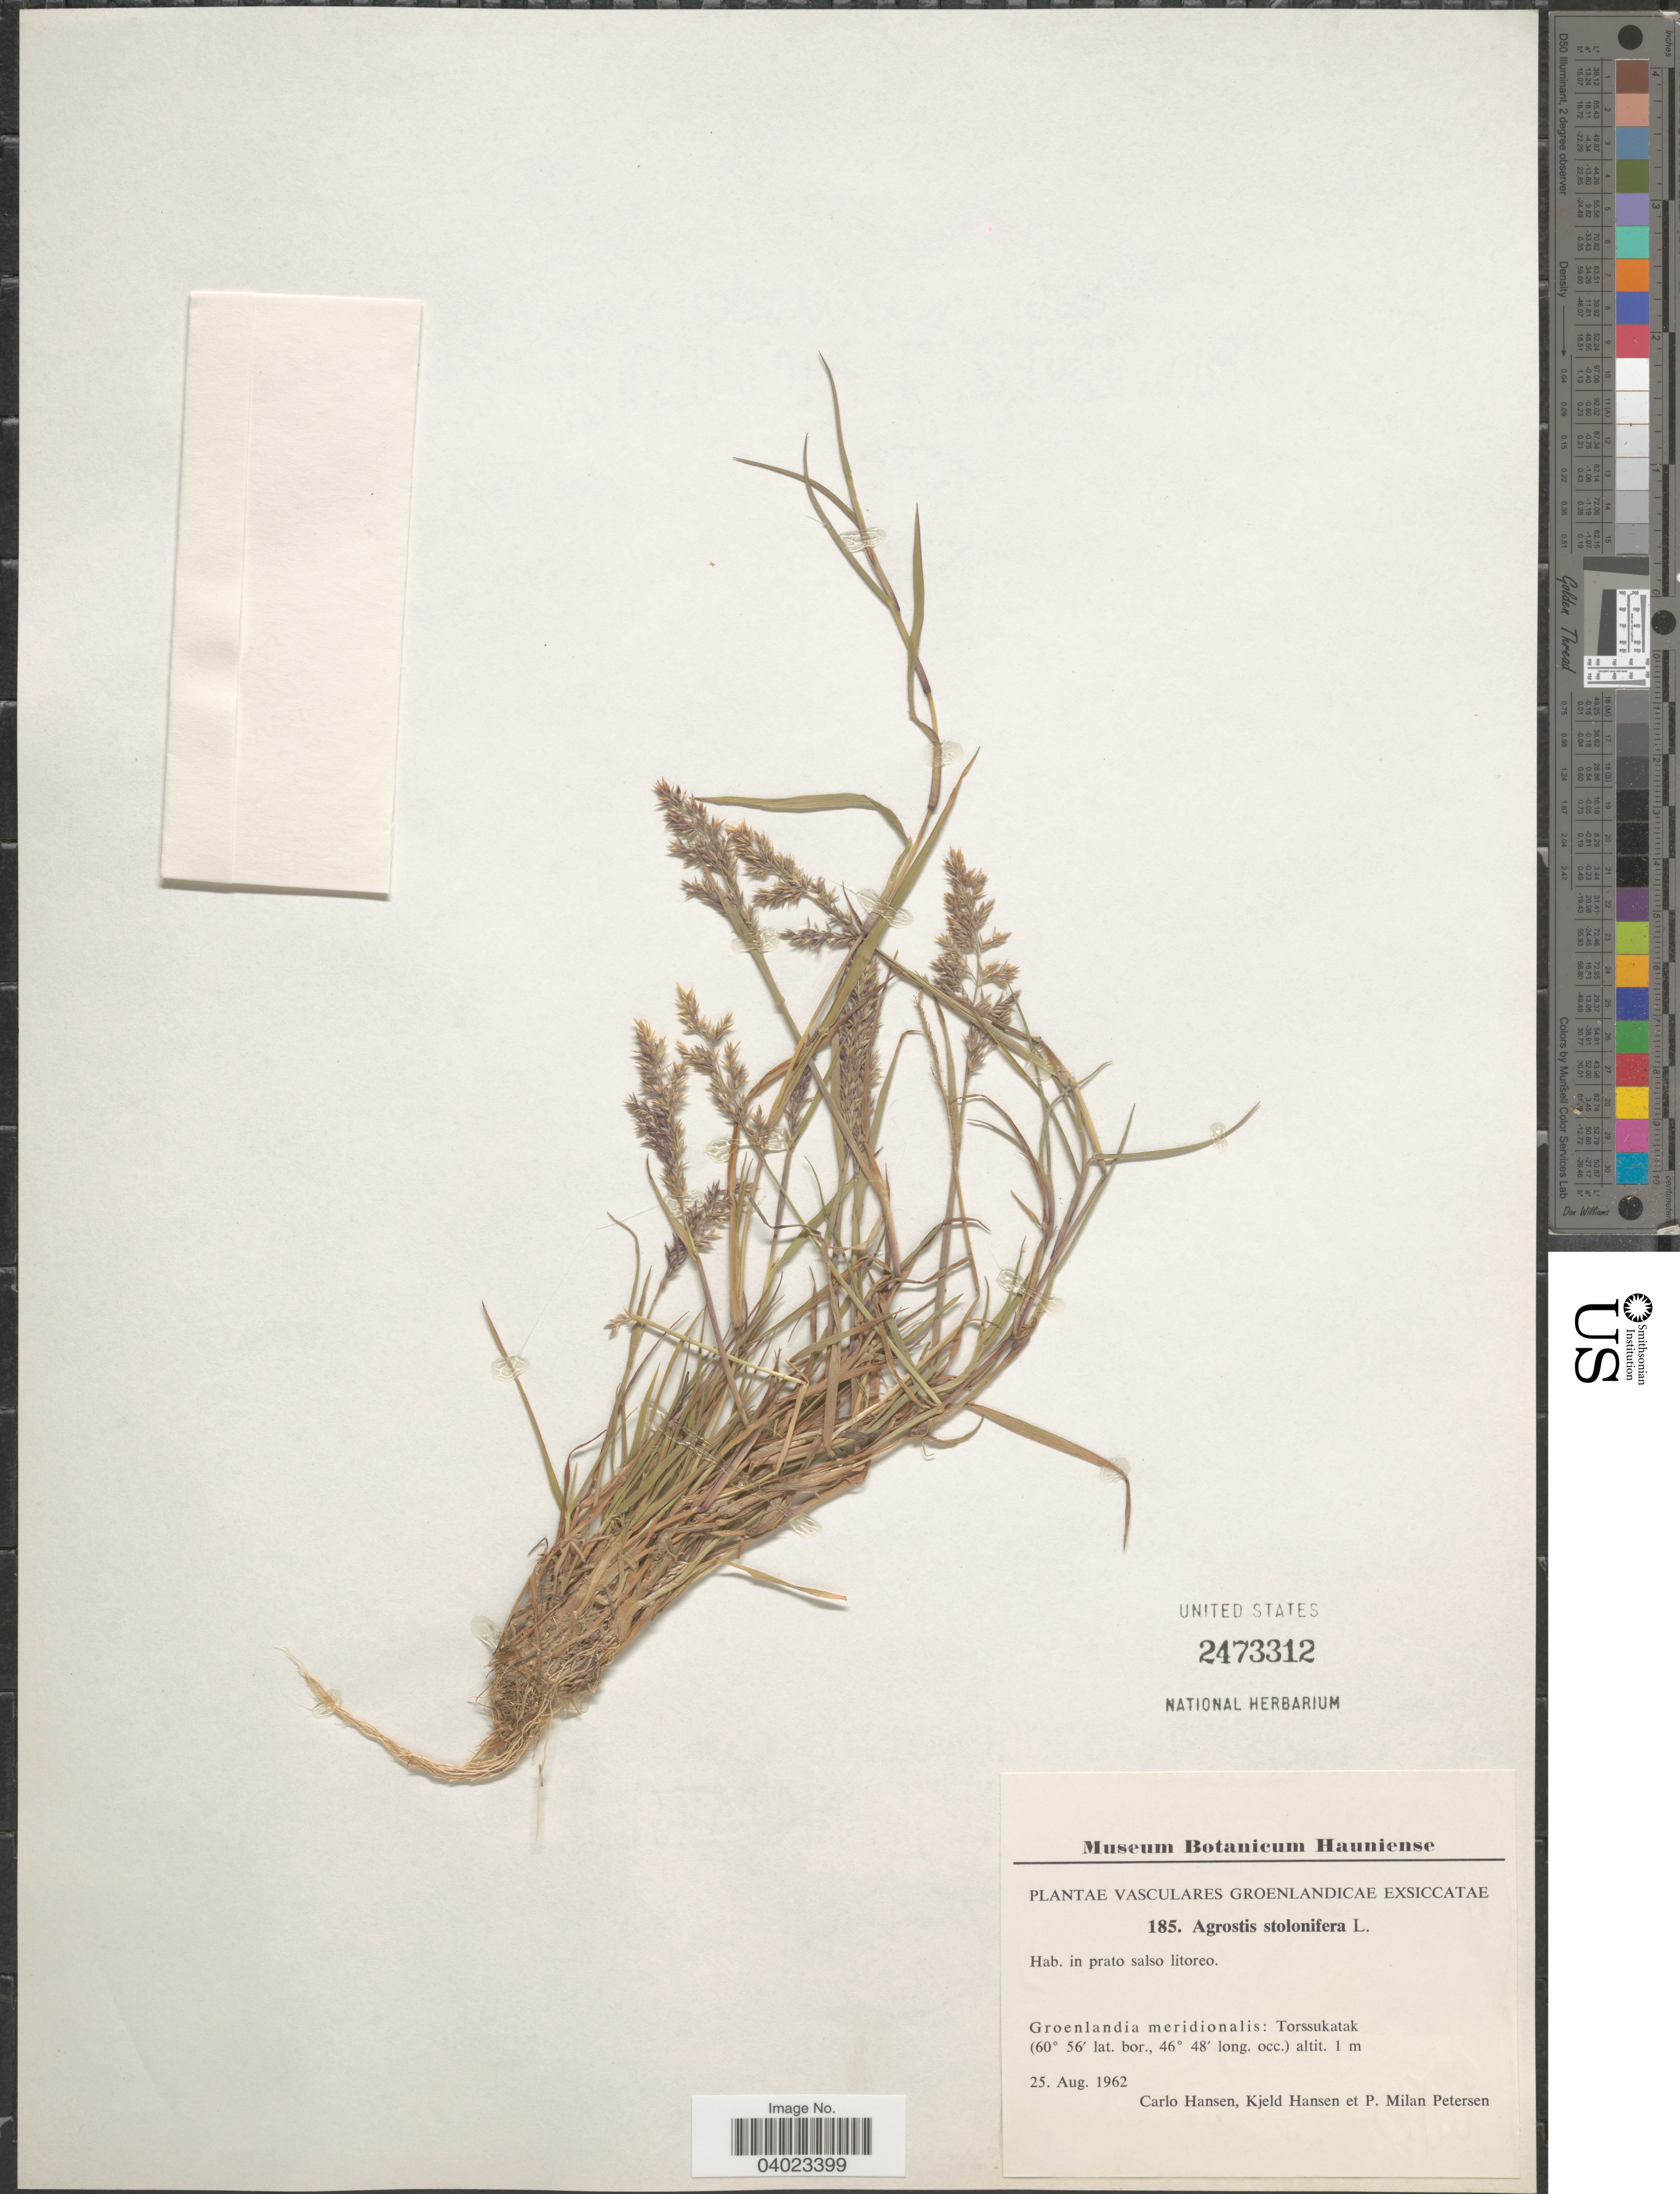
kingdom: Plantae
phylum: Tracheophyta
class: Liliopsida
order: Poales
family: Poaceae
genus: Agrostis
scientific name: Agrostis stolonifera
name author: L.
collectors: C. Hansen, K. Hansen & P. Petersen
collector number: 185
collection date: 1962-08-25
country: Greenland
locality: Groenlandicae. Groenlandia meridionalis: Torssukatak.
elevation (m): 1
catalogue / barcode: US 2473312